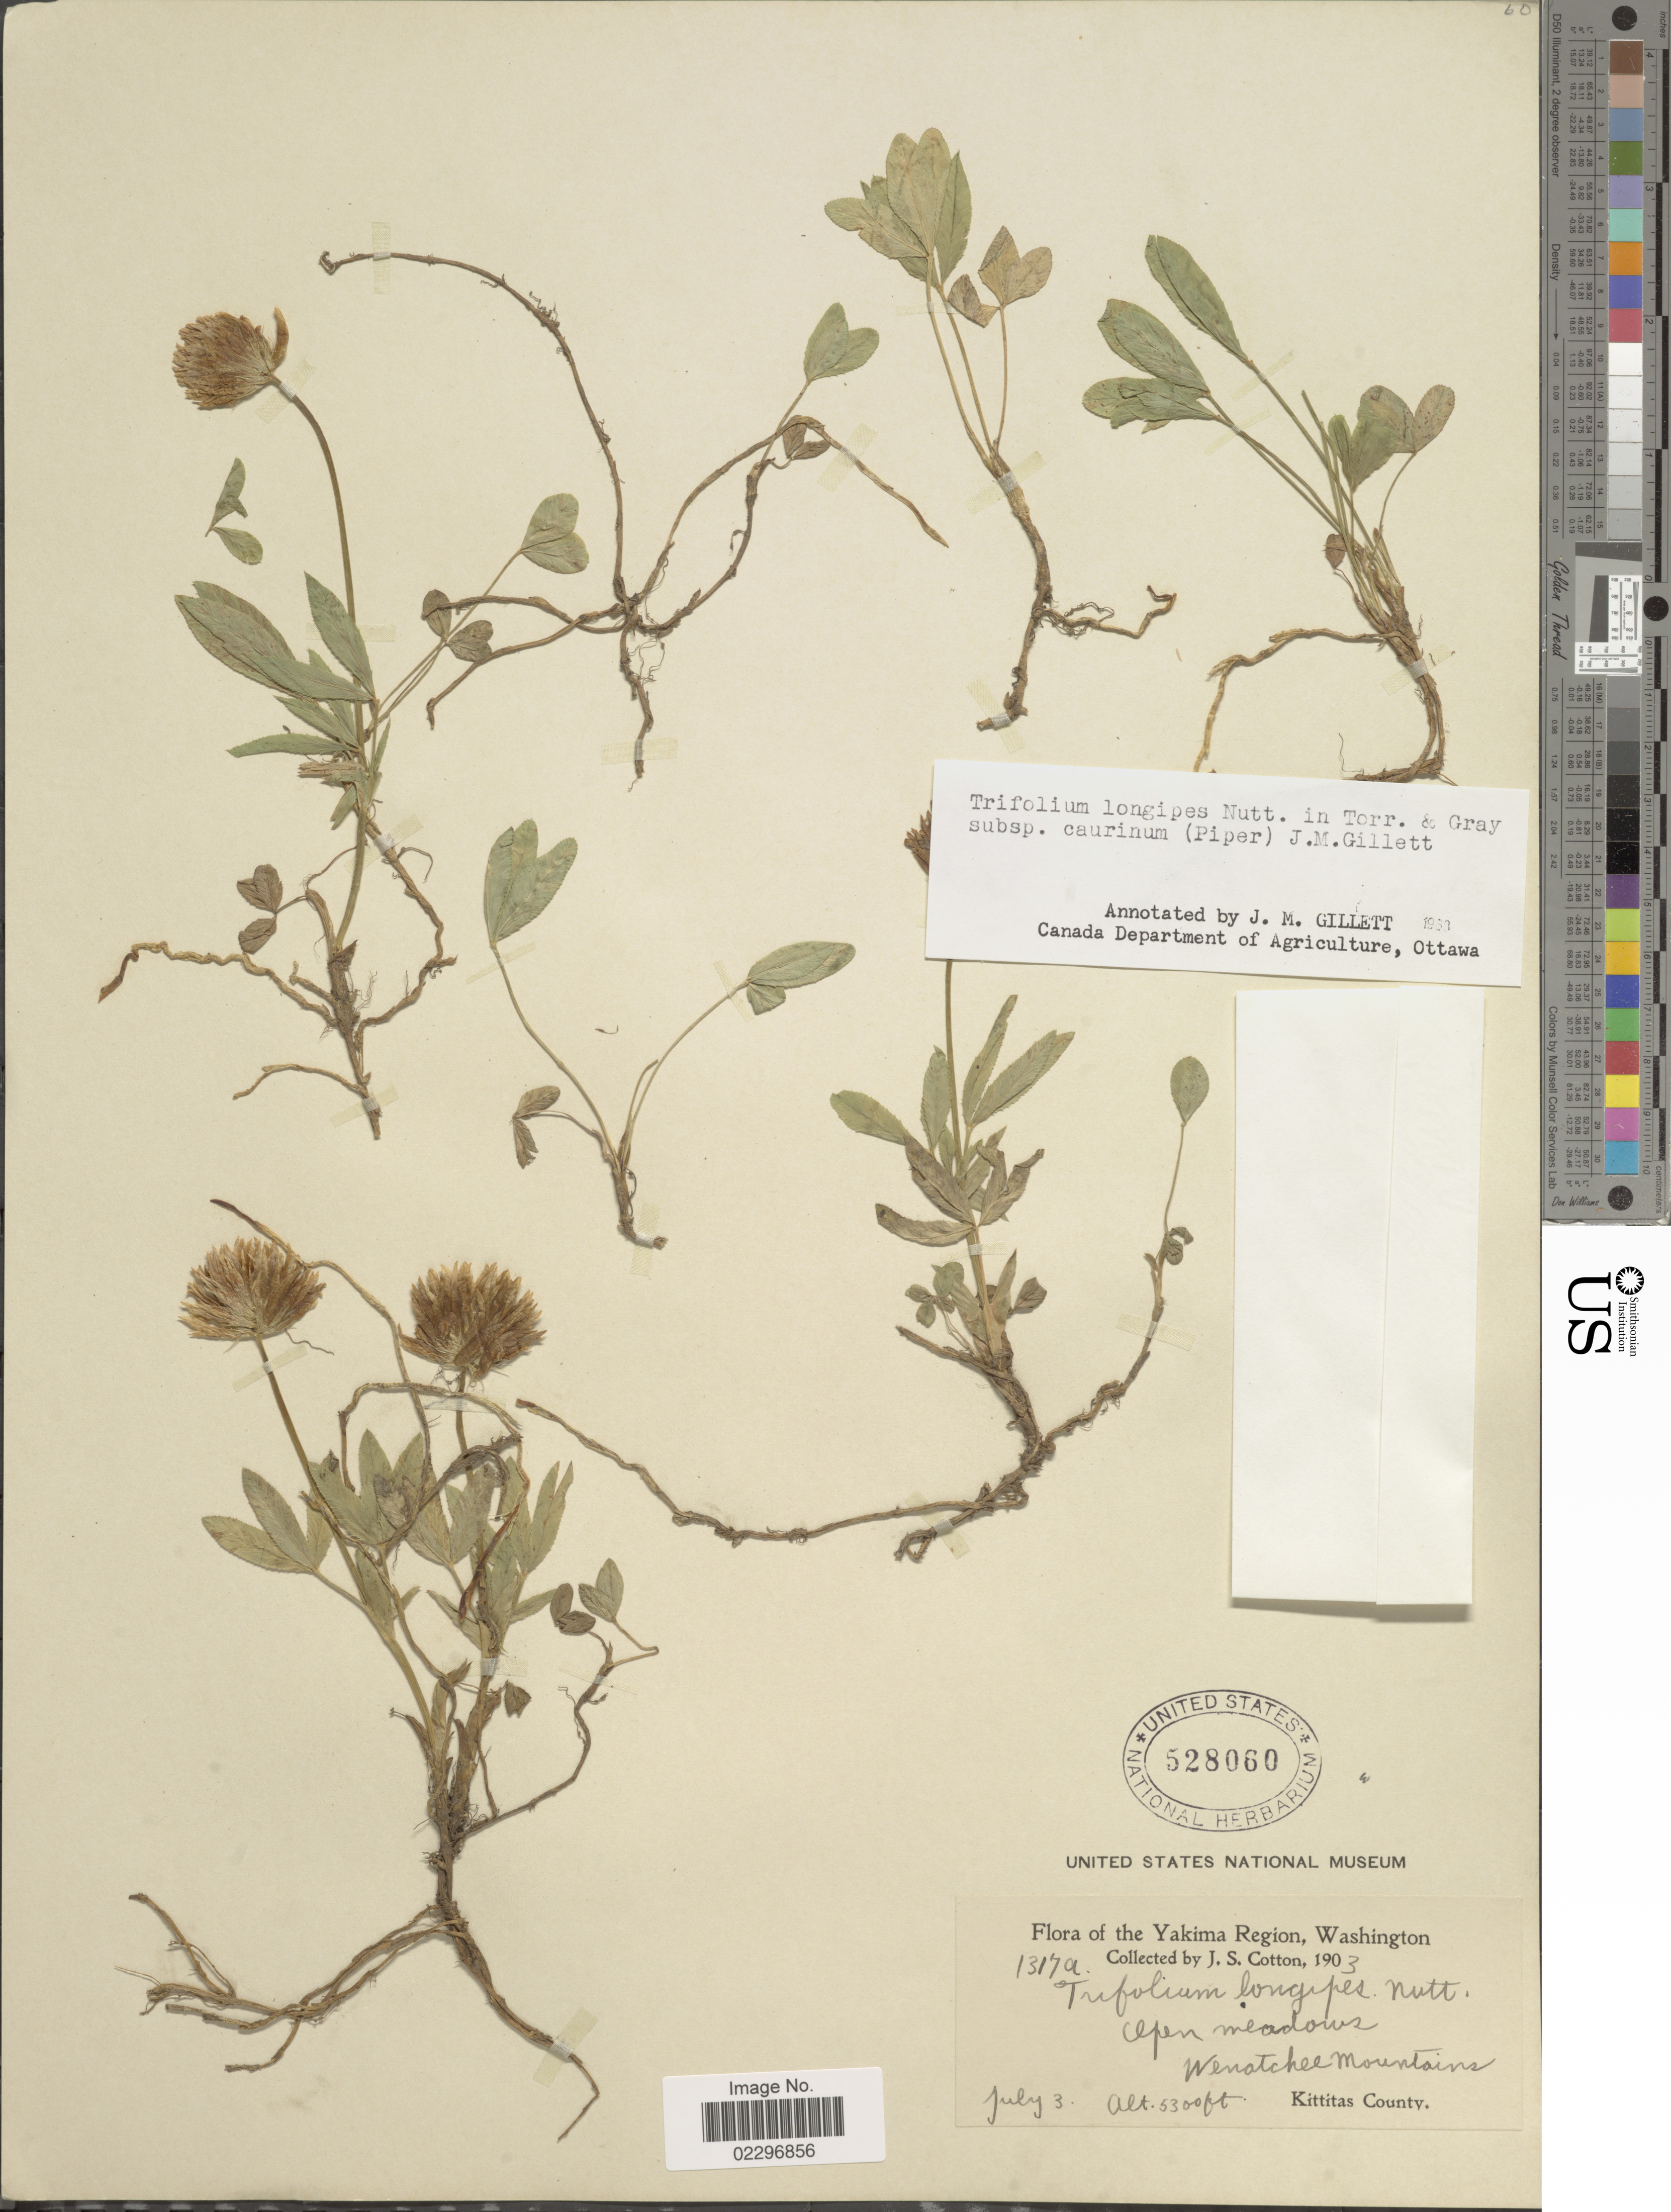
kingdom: Plantae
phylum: Tracheophyta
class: Magnoliopsida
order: Fabales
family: Fabaceae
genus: Trifolium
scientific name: Trifolium longipes subsp. caurinum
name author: (Piper) J.M. Gillett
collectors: J. S. Cotton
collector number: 1317a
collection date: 1903-07-03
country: United States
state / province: Washington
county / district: Kittitas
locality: The Yakima Region, Open meadows, Wenatchee Mountains, Kittitas County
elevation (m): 1615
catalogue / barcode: US 528060